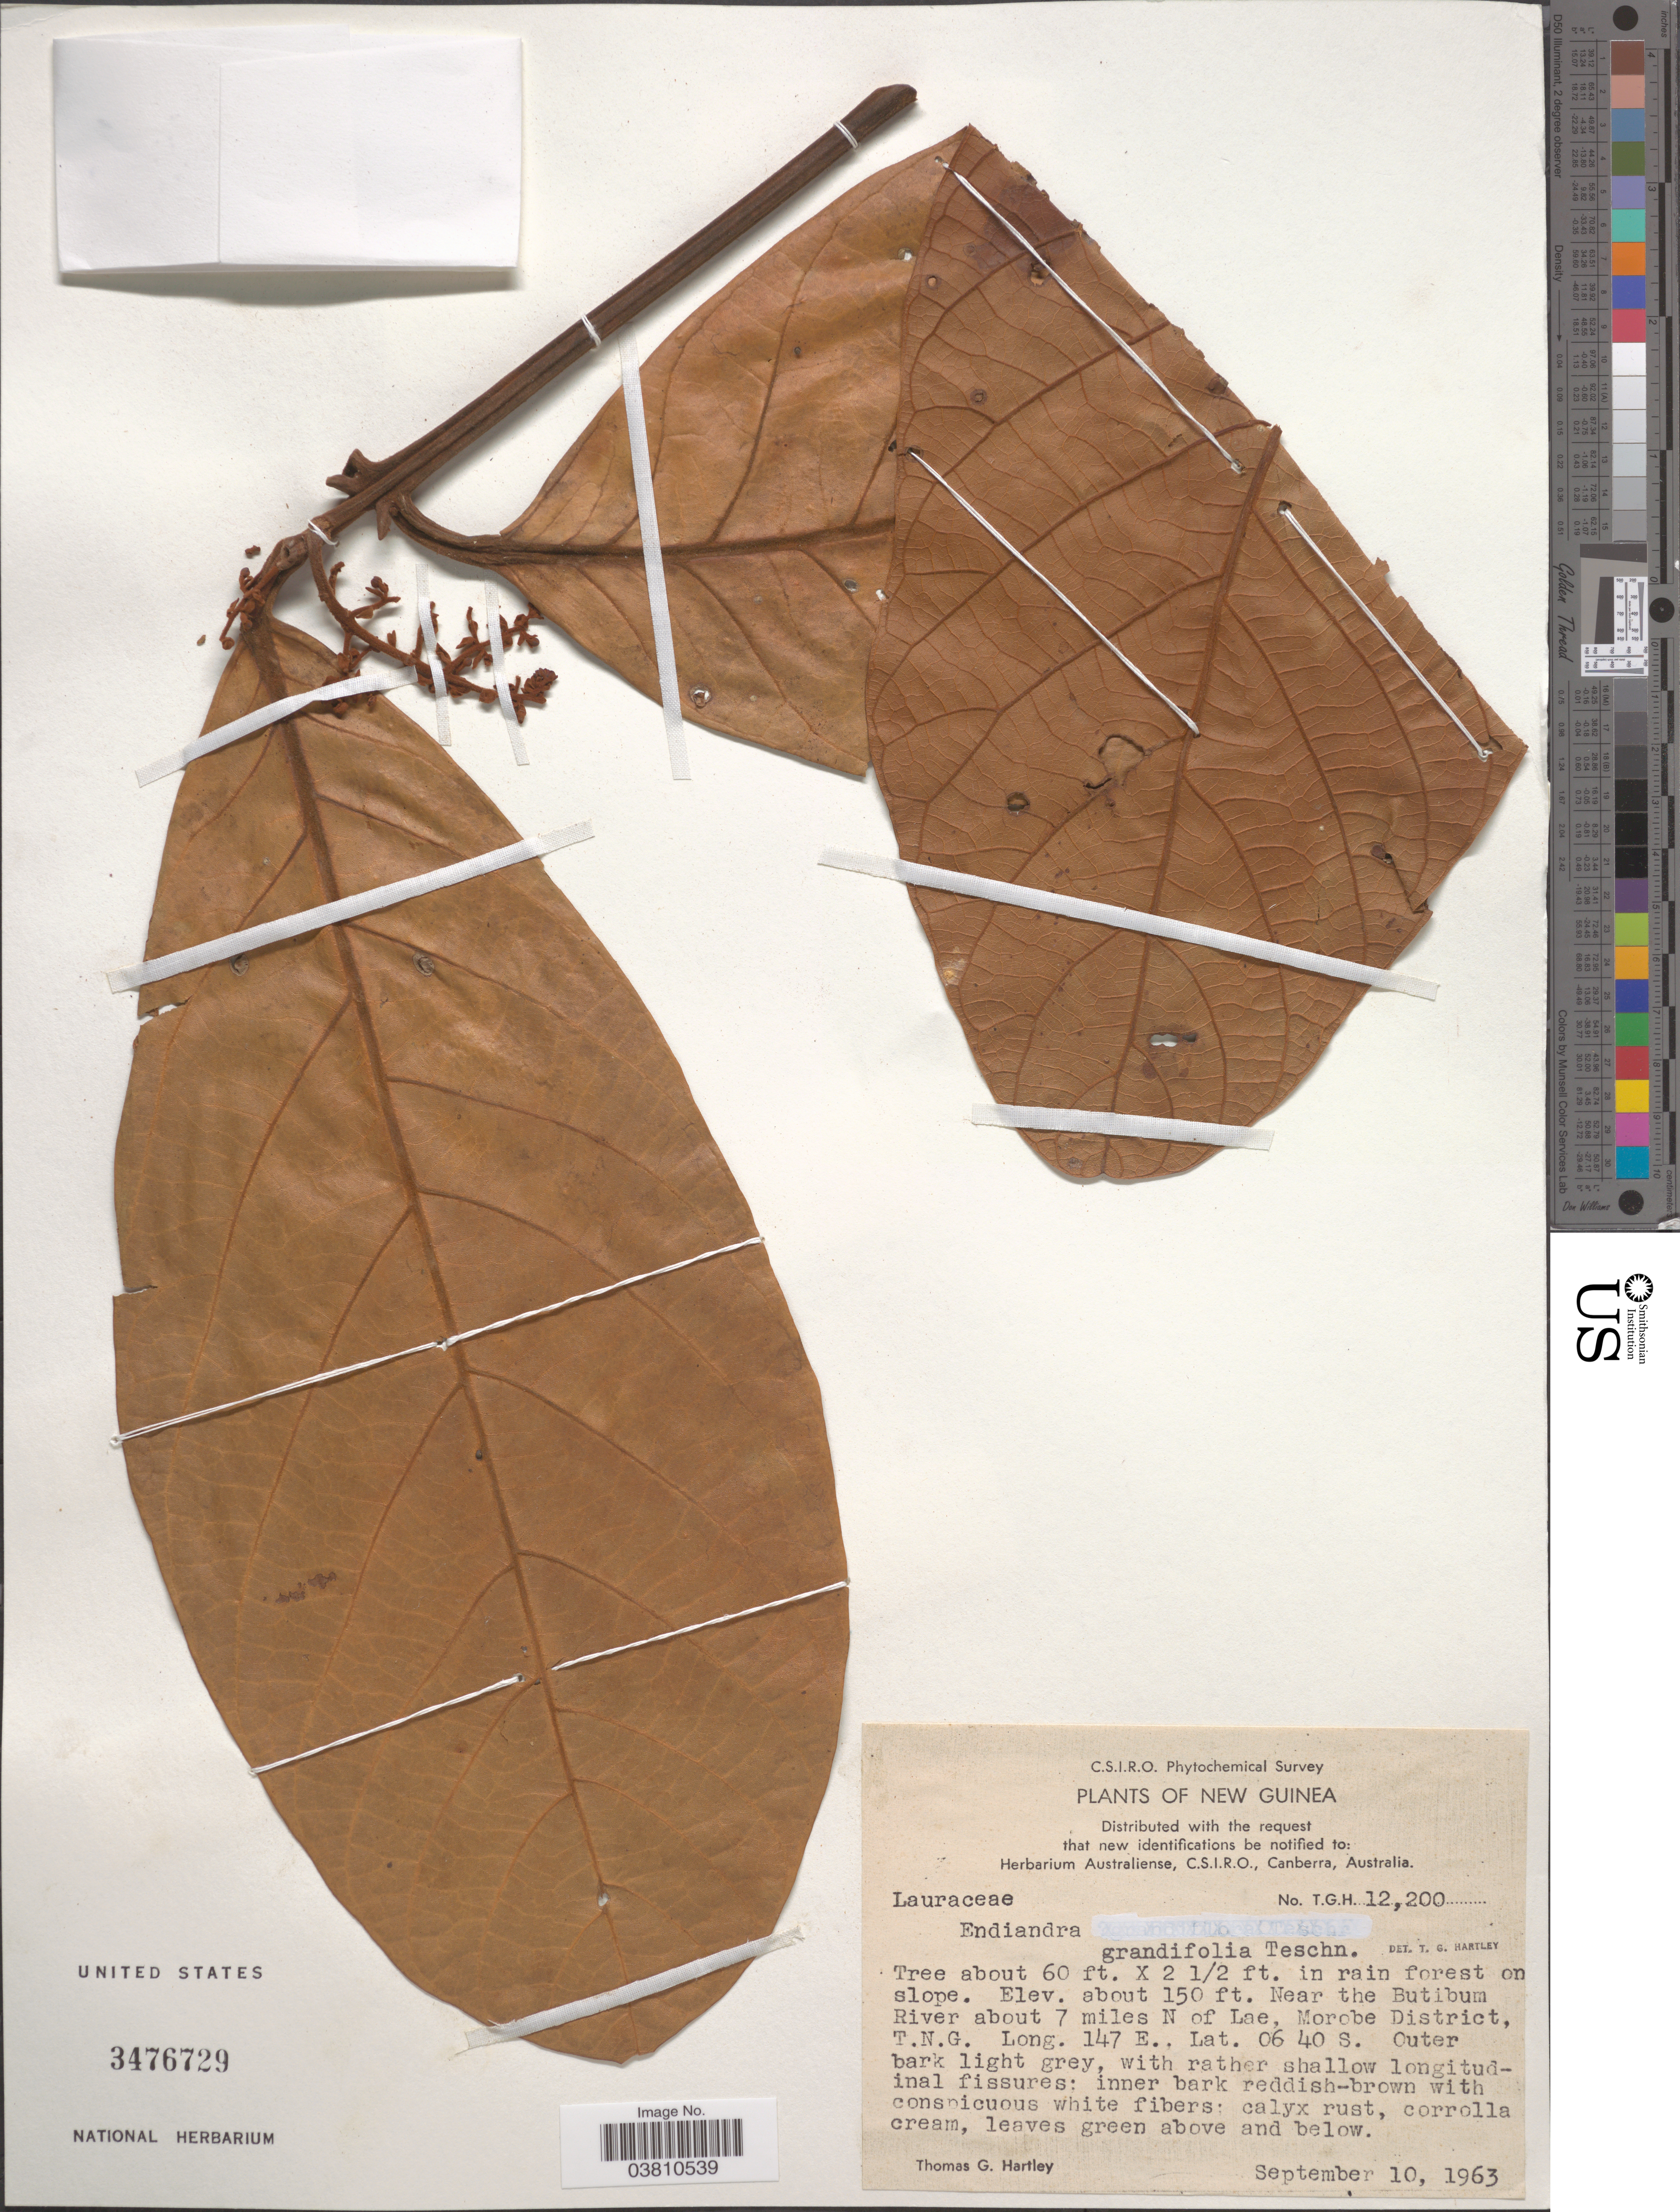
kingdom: Plantae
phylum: Tracheophyta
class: Magnoliopsida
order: Laurales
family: Lauraceae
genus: Endiandra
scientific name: Endiandra grandifolia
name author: Teschner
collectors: T. G. Hartley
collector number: TGH 12200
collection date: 1963-09-10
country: Papua New Guinea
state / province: Morobe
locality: New Guinea. Near the Butibum River about 7 miles N of Lae, Morobe District, T.N.G.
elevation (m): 46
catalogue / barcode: US 3476729